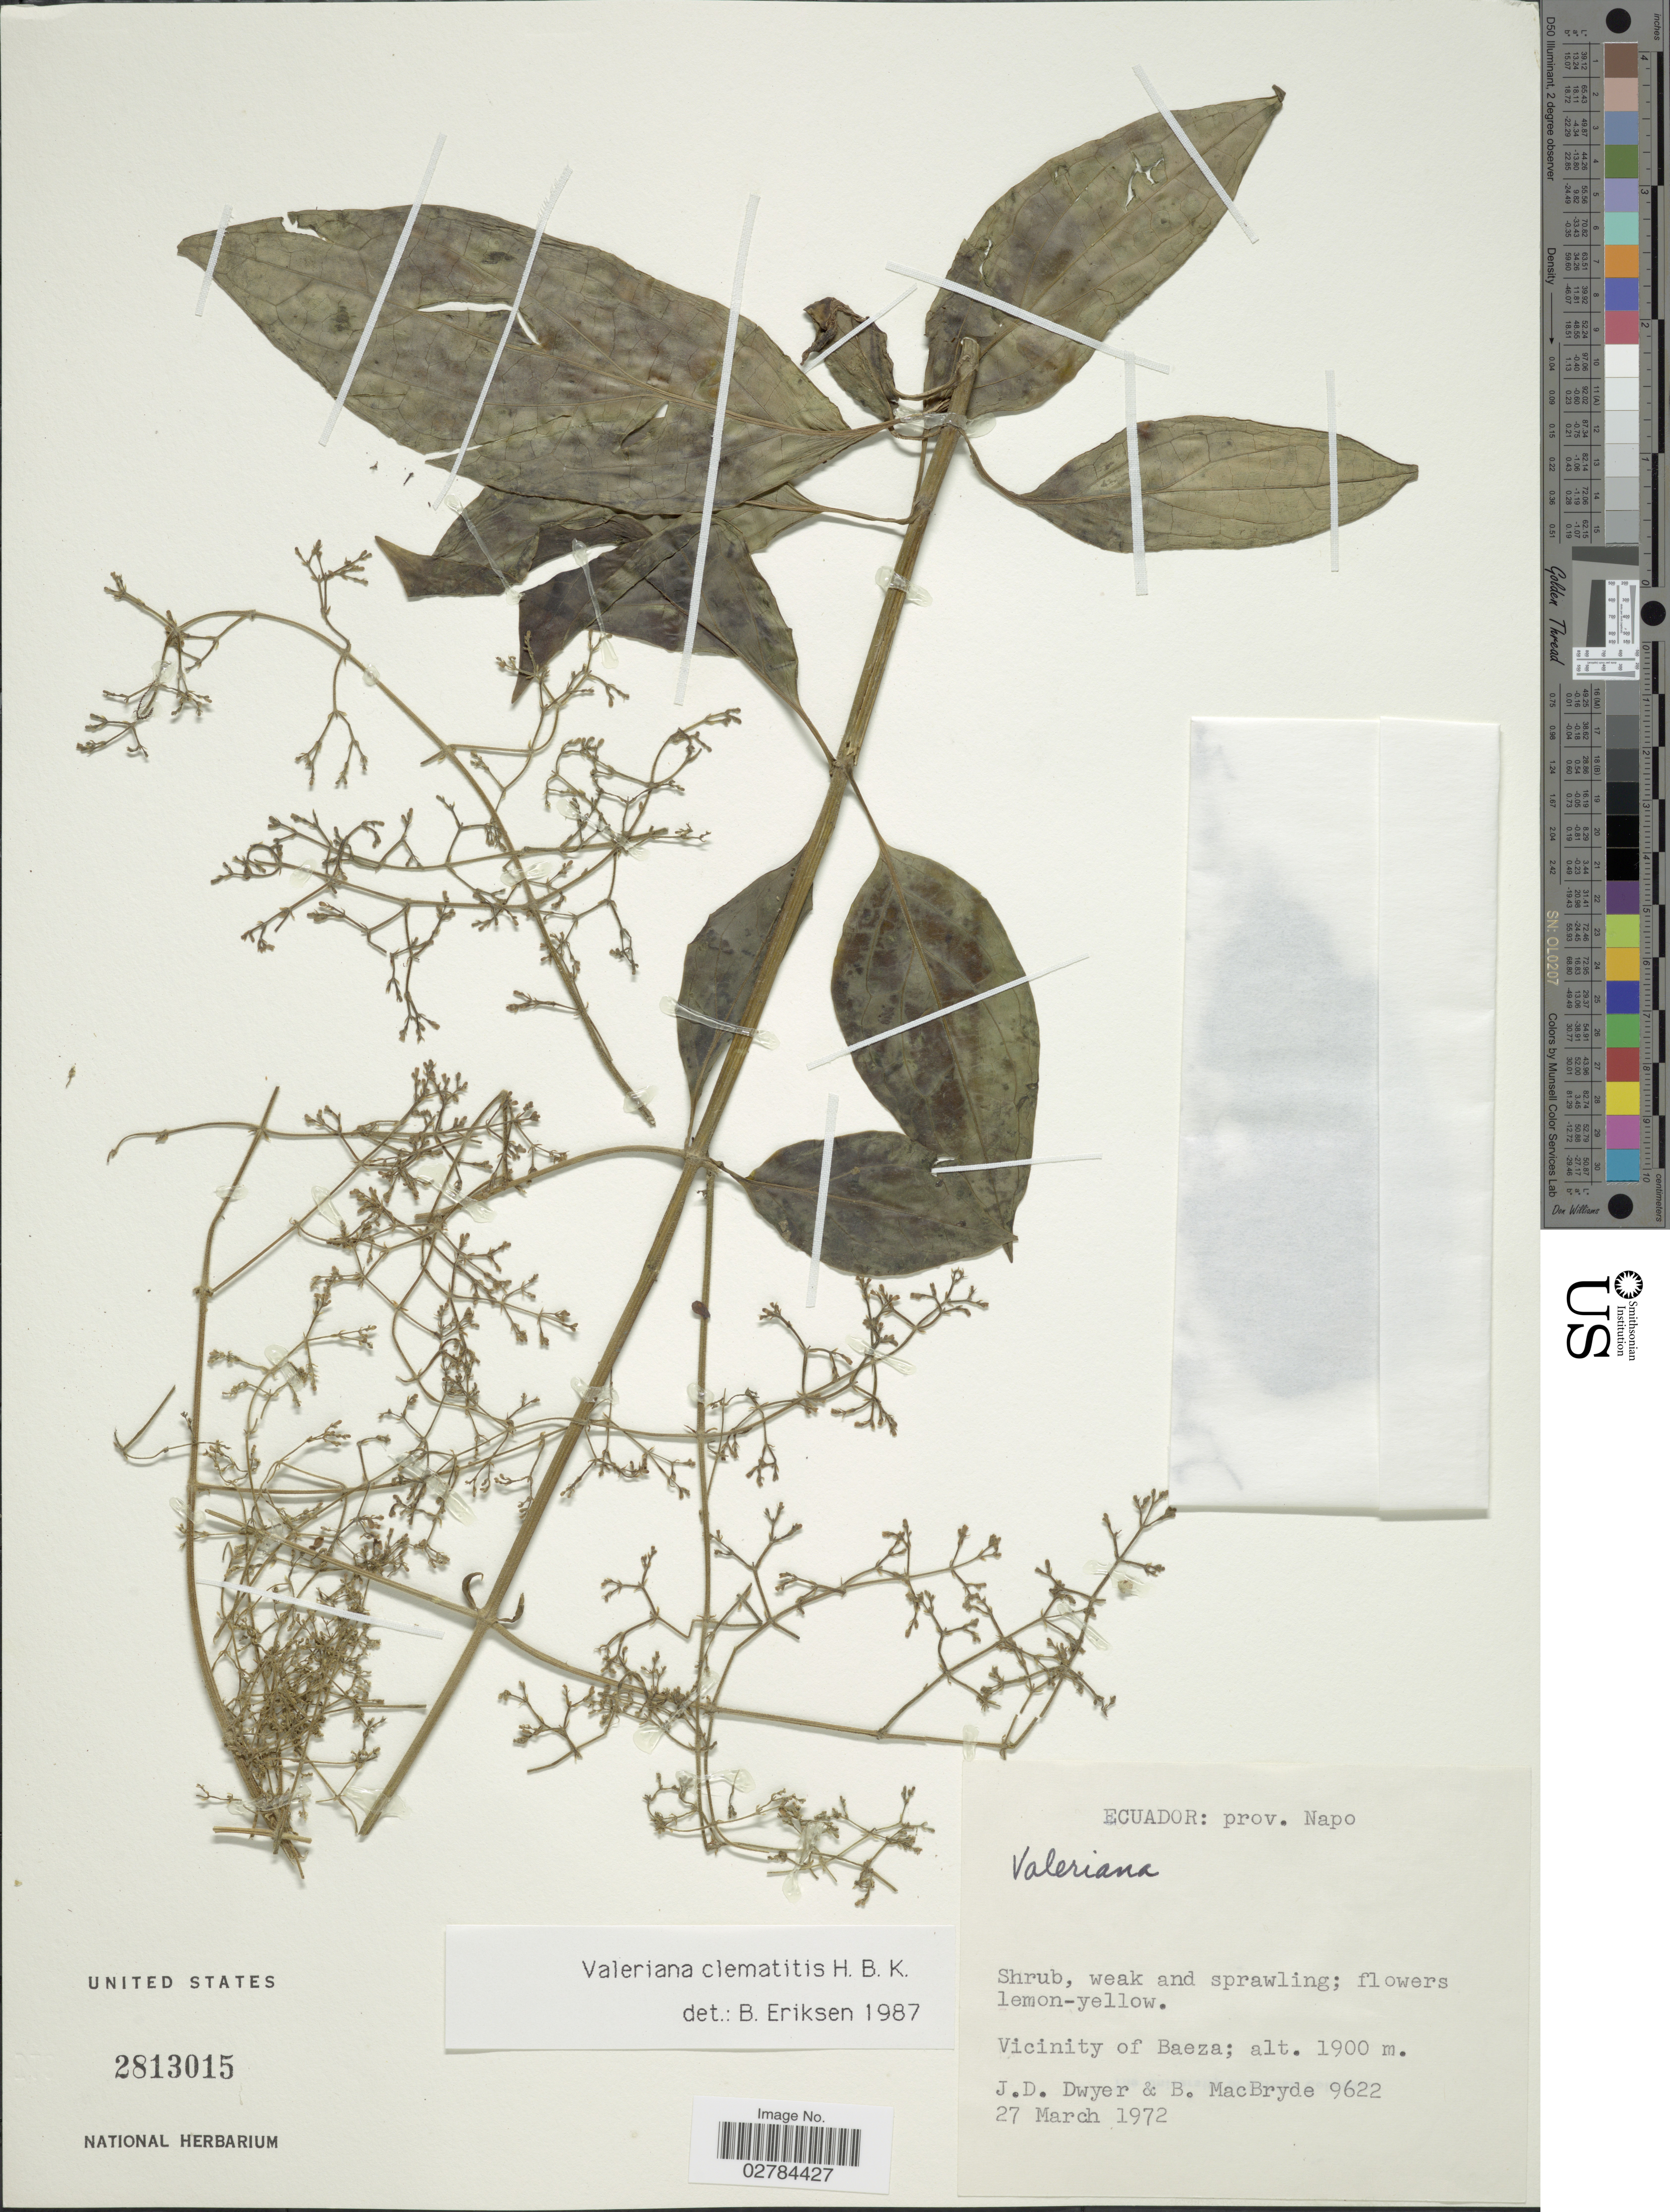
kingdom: Plantae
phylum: Tracheophyta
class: Magnoliopsida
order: Dipsacales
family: Caprifoliaceae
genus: Valeriana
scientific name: Valeriana clematitis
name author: Kunth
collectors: J. D. Dwyer & B. MacBryde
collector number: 9622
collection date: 1972-03-27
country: Ecuador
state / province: Napo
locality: Vicinity of Baeza.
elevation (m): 1900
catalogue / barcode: US 2813015